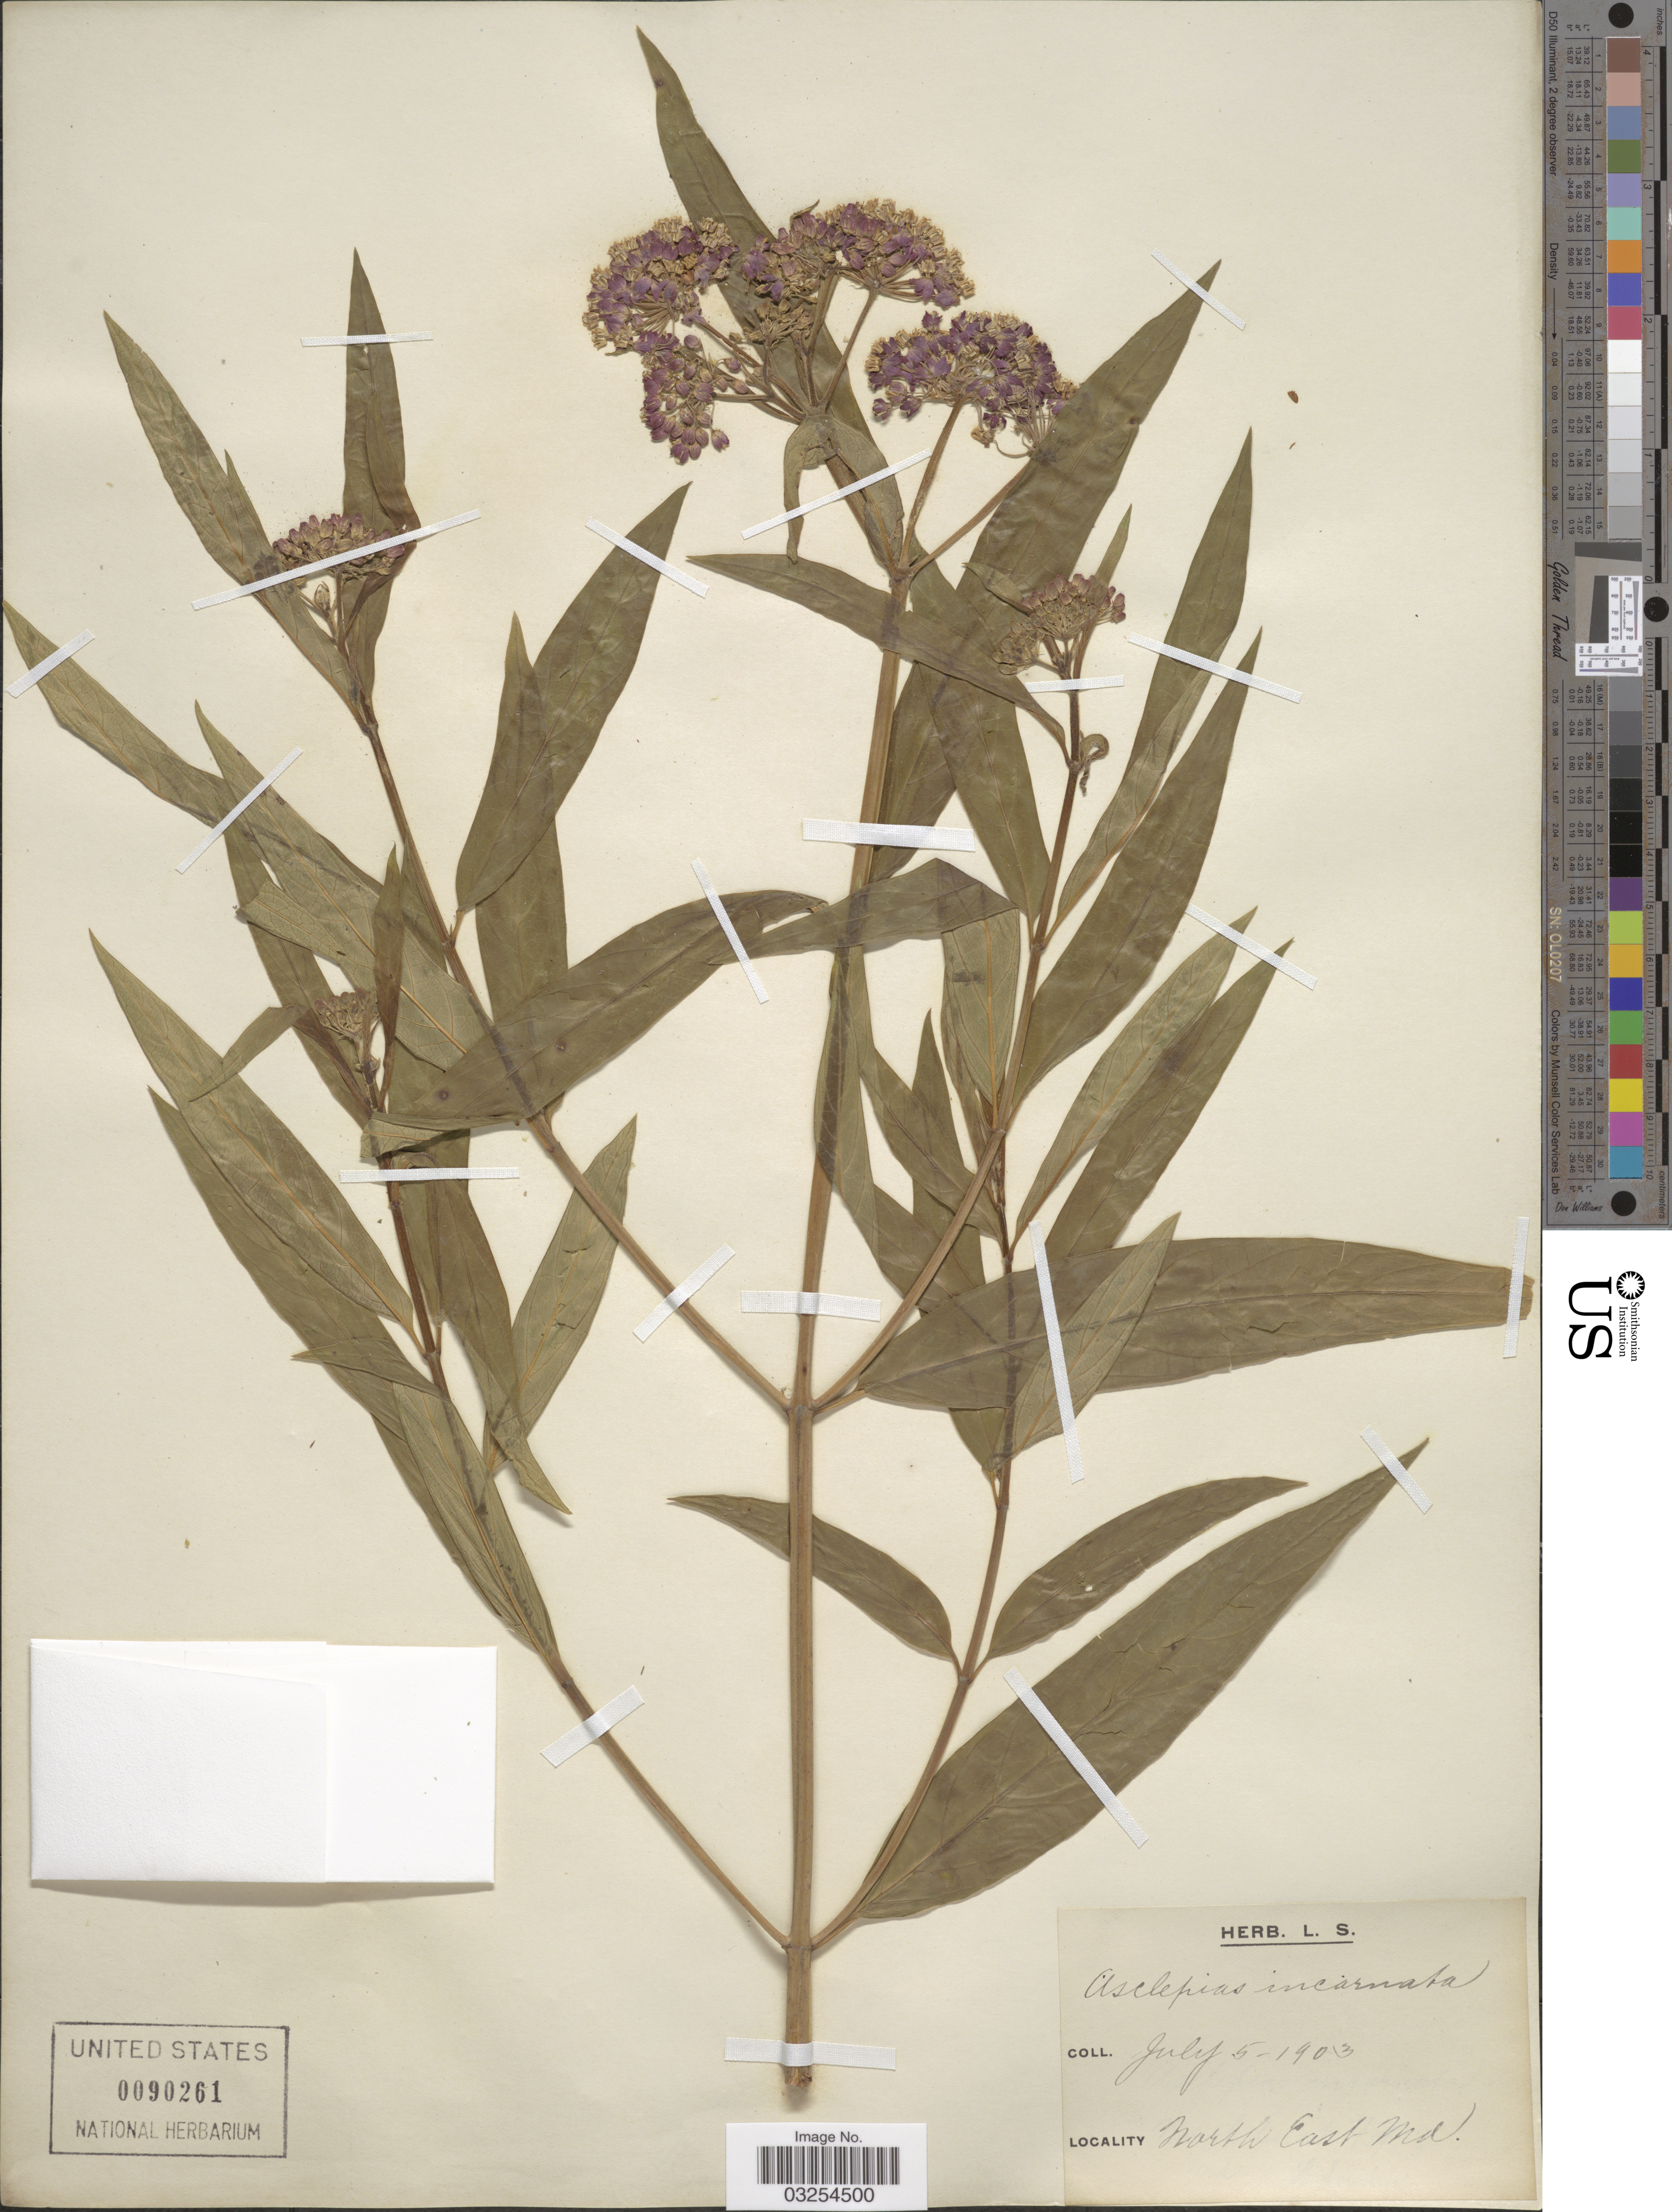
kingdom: Plantae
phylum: Tracheophyta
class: Magnoliopsida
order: Gentianales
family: Apocynaceae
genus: Asclepias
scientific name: Asclepias incarnata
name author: L.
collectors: Ex herb. L. S.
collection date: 1903-07-05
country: United States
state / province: Maryland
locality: North East Md.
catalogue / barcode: US 90261